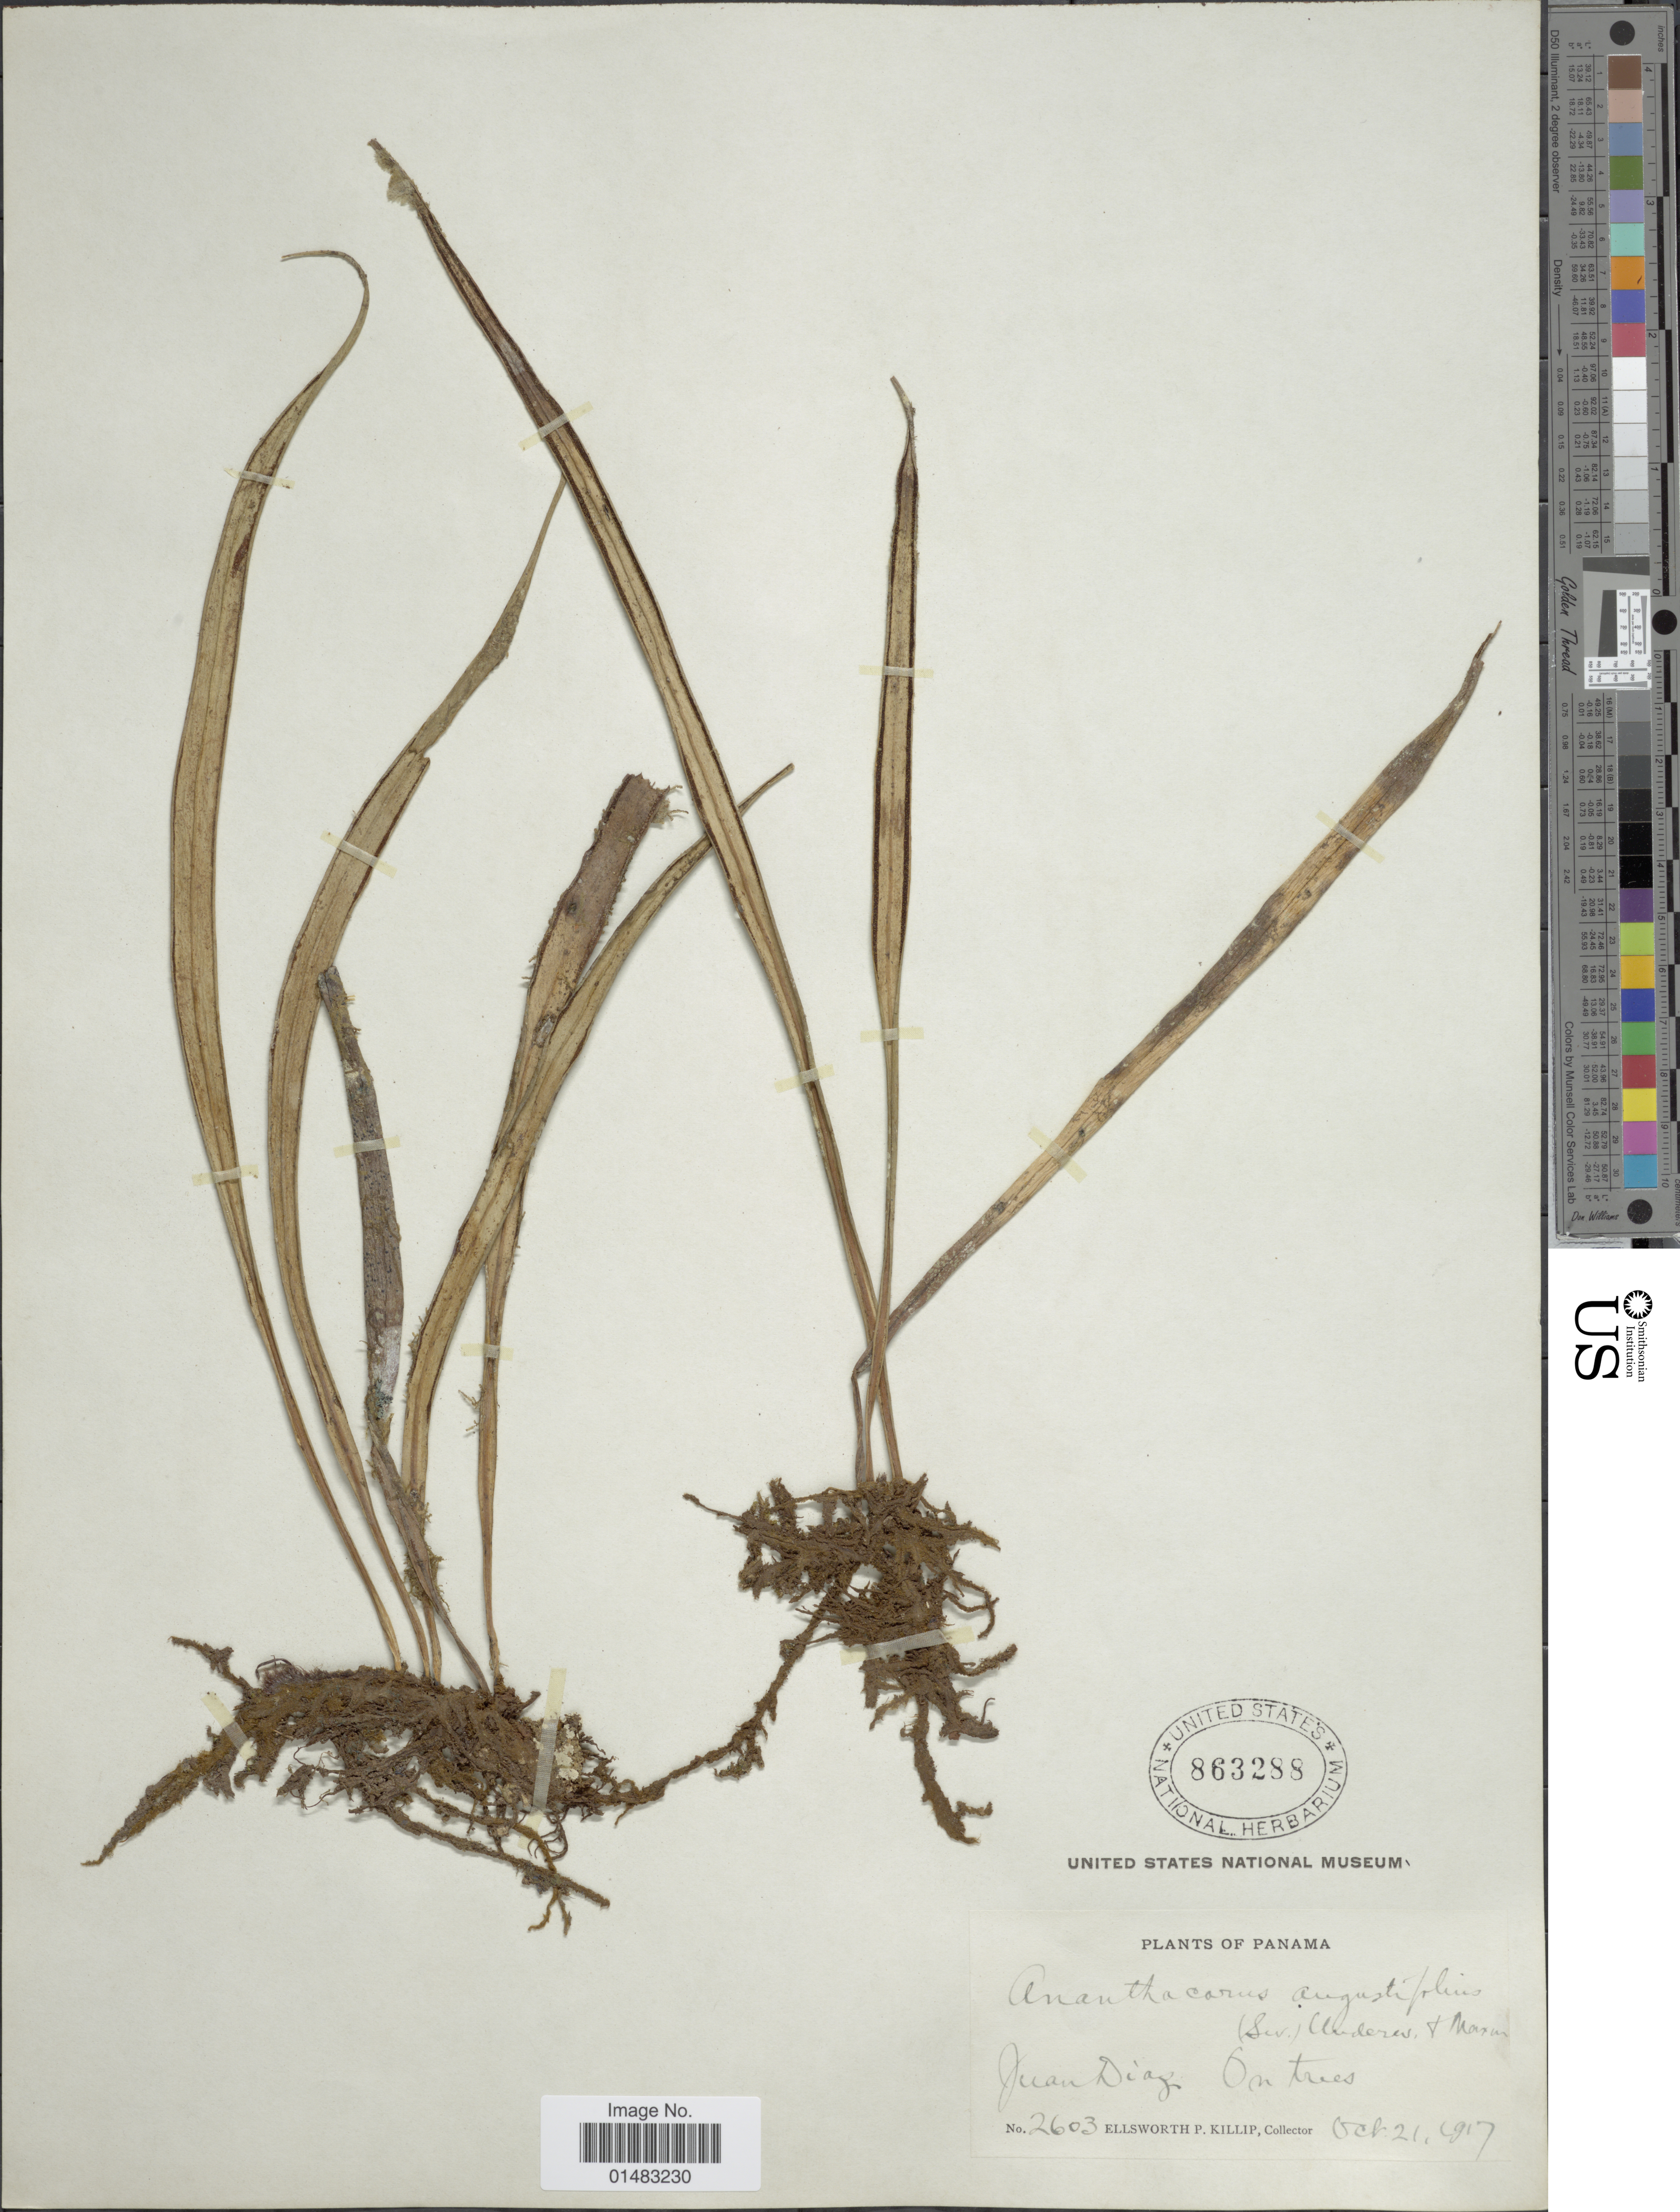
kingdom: Plantae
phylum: Tracheophyta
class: Polypodiopsida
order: Polypodiales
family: Pteridaceae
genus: Ananthacorus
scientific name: Ananthacorus angustifolius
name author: (Sw.) Underw. & Maxon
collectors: E. P. Killip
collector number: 2603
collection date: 1917-10-21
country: Panama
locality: Juan Diaz, on trees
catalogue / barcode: US 863288